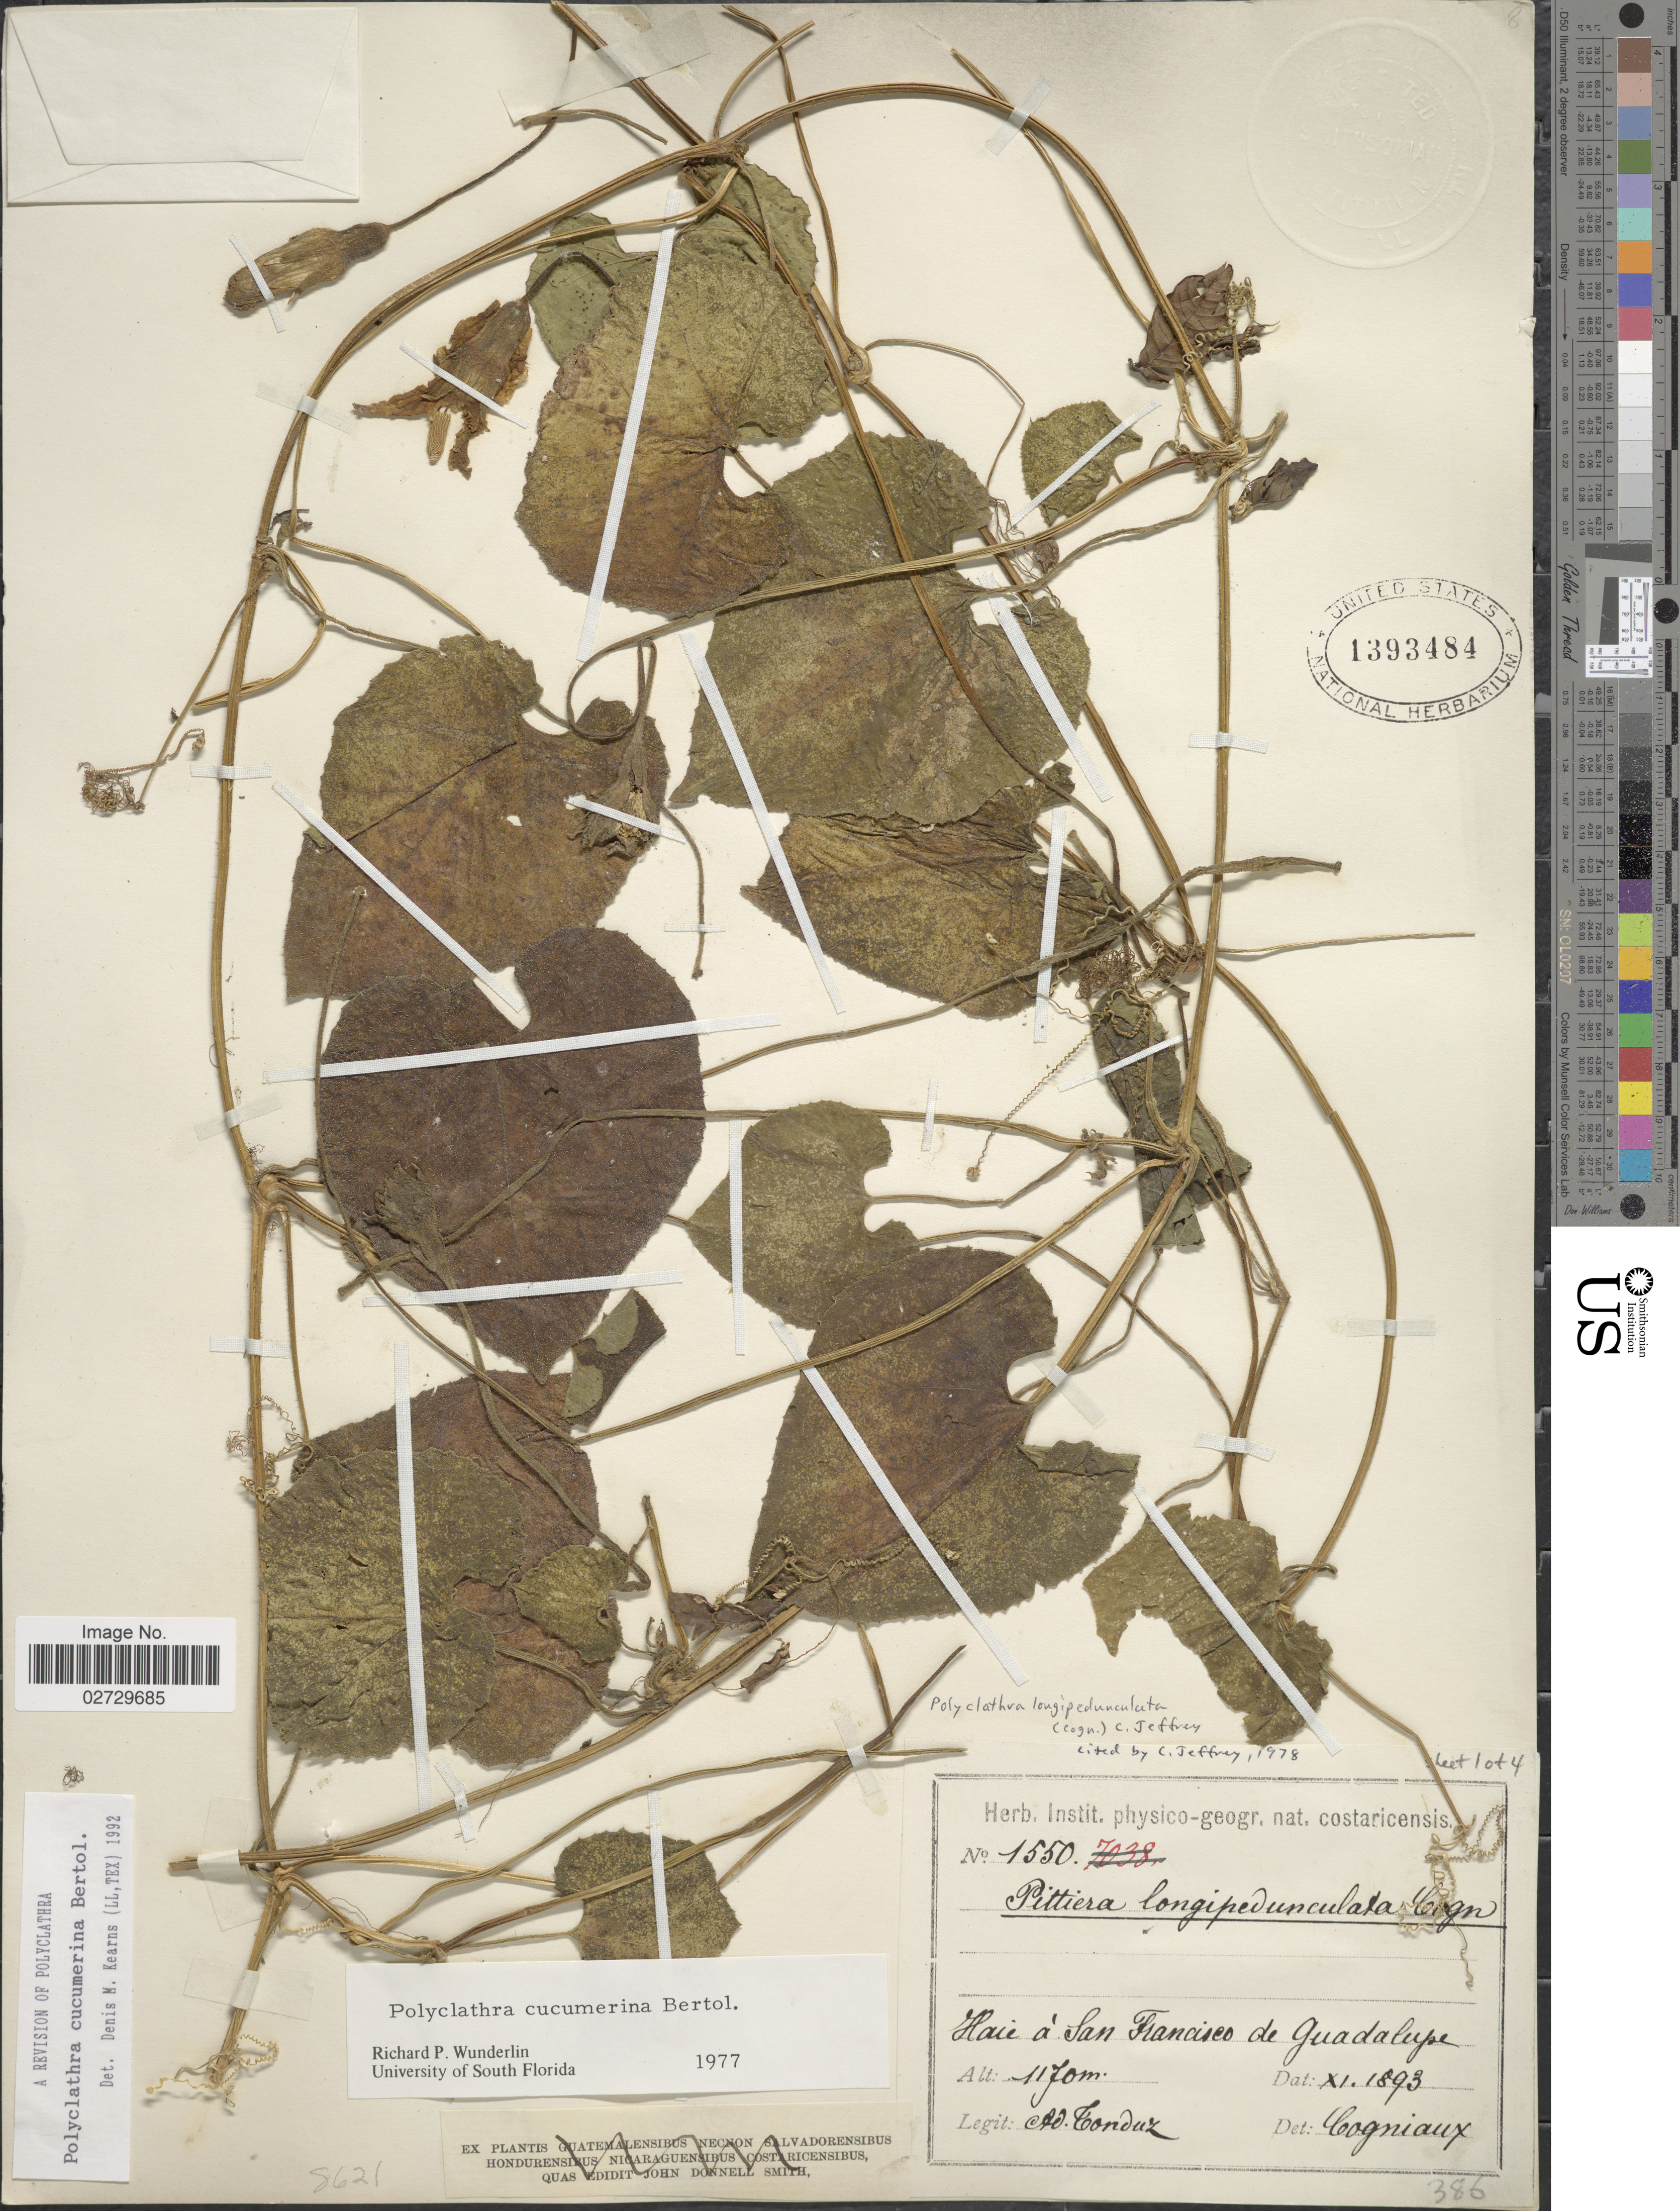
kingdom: Plantae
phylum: Tracheophyta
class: Magnoliopsida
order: Cucurbitales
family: Cucurbitaceae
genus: Polyclathra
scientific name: Polyclathra cucumerina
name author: Bertol.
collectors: A. Tonduz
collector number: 1550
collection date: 1893-11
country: Costa Rica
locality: Haie a San Francisco de Guadalupe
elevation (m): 1170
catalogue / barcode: US 1393484